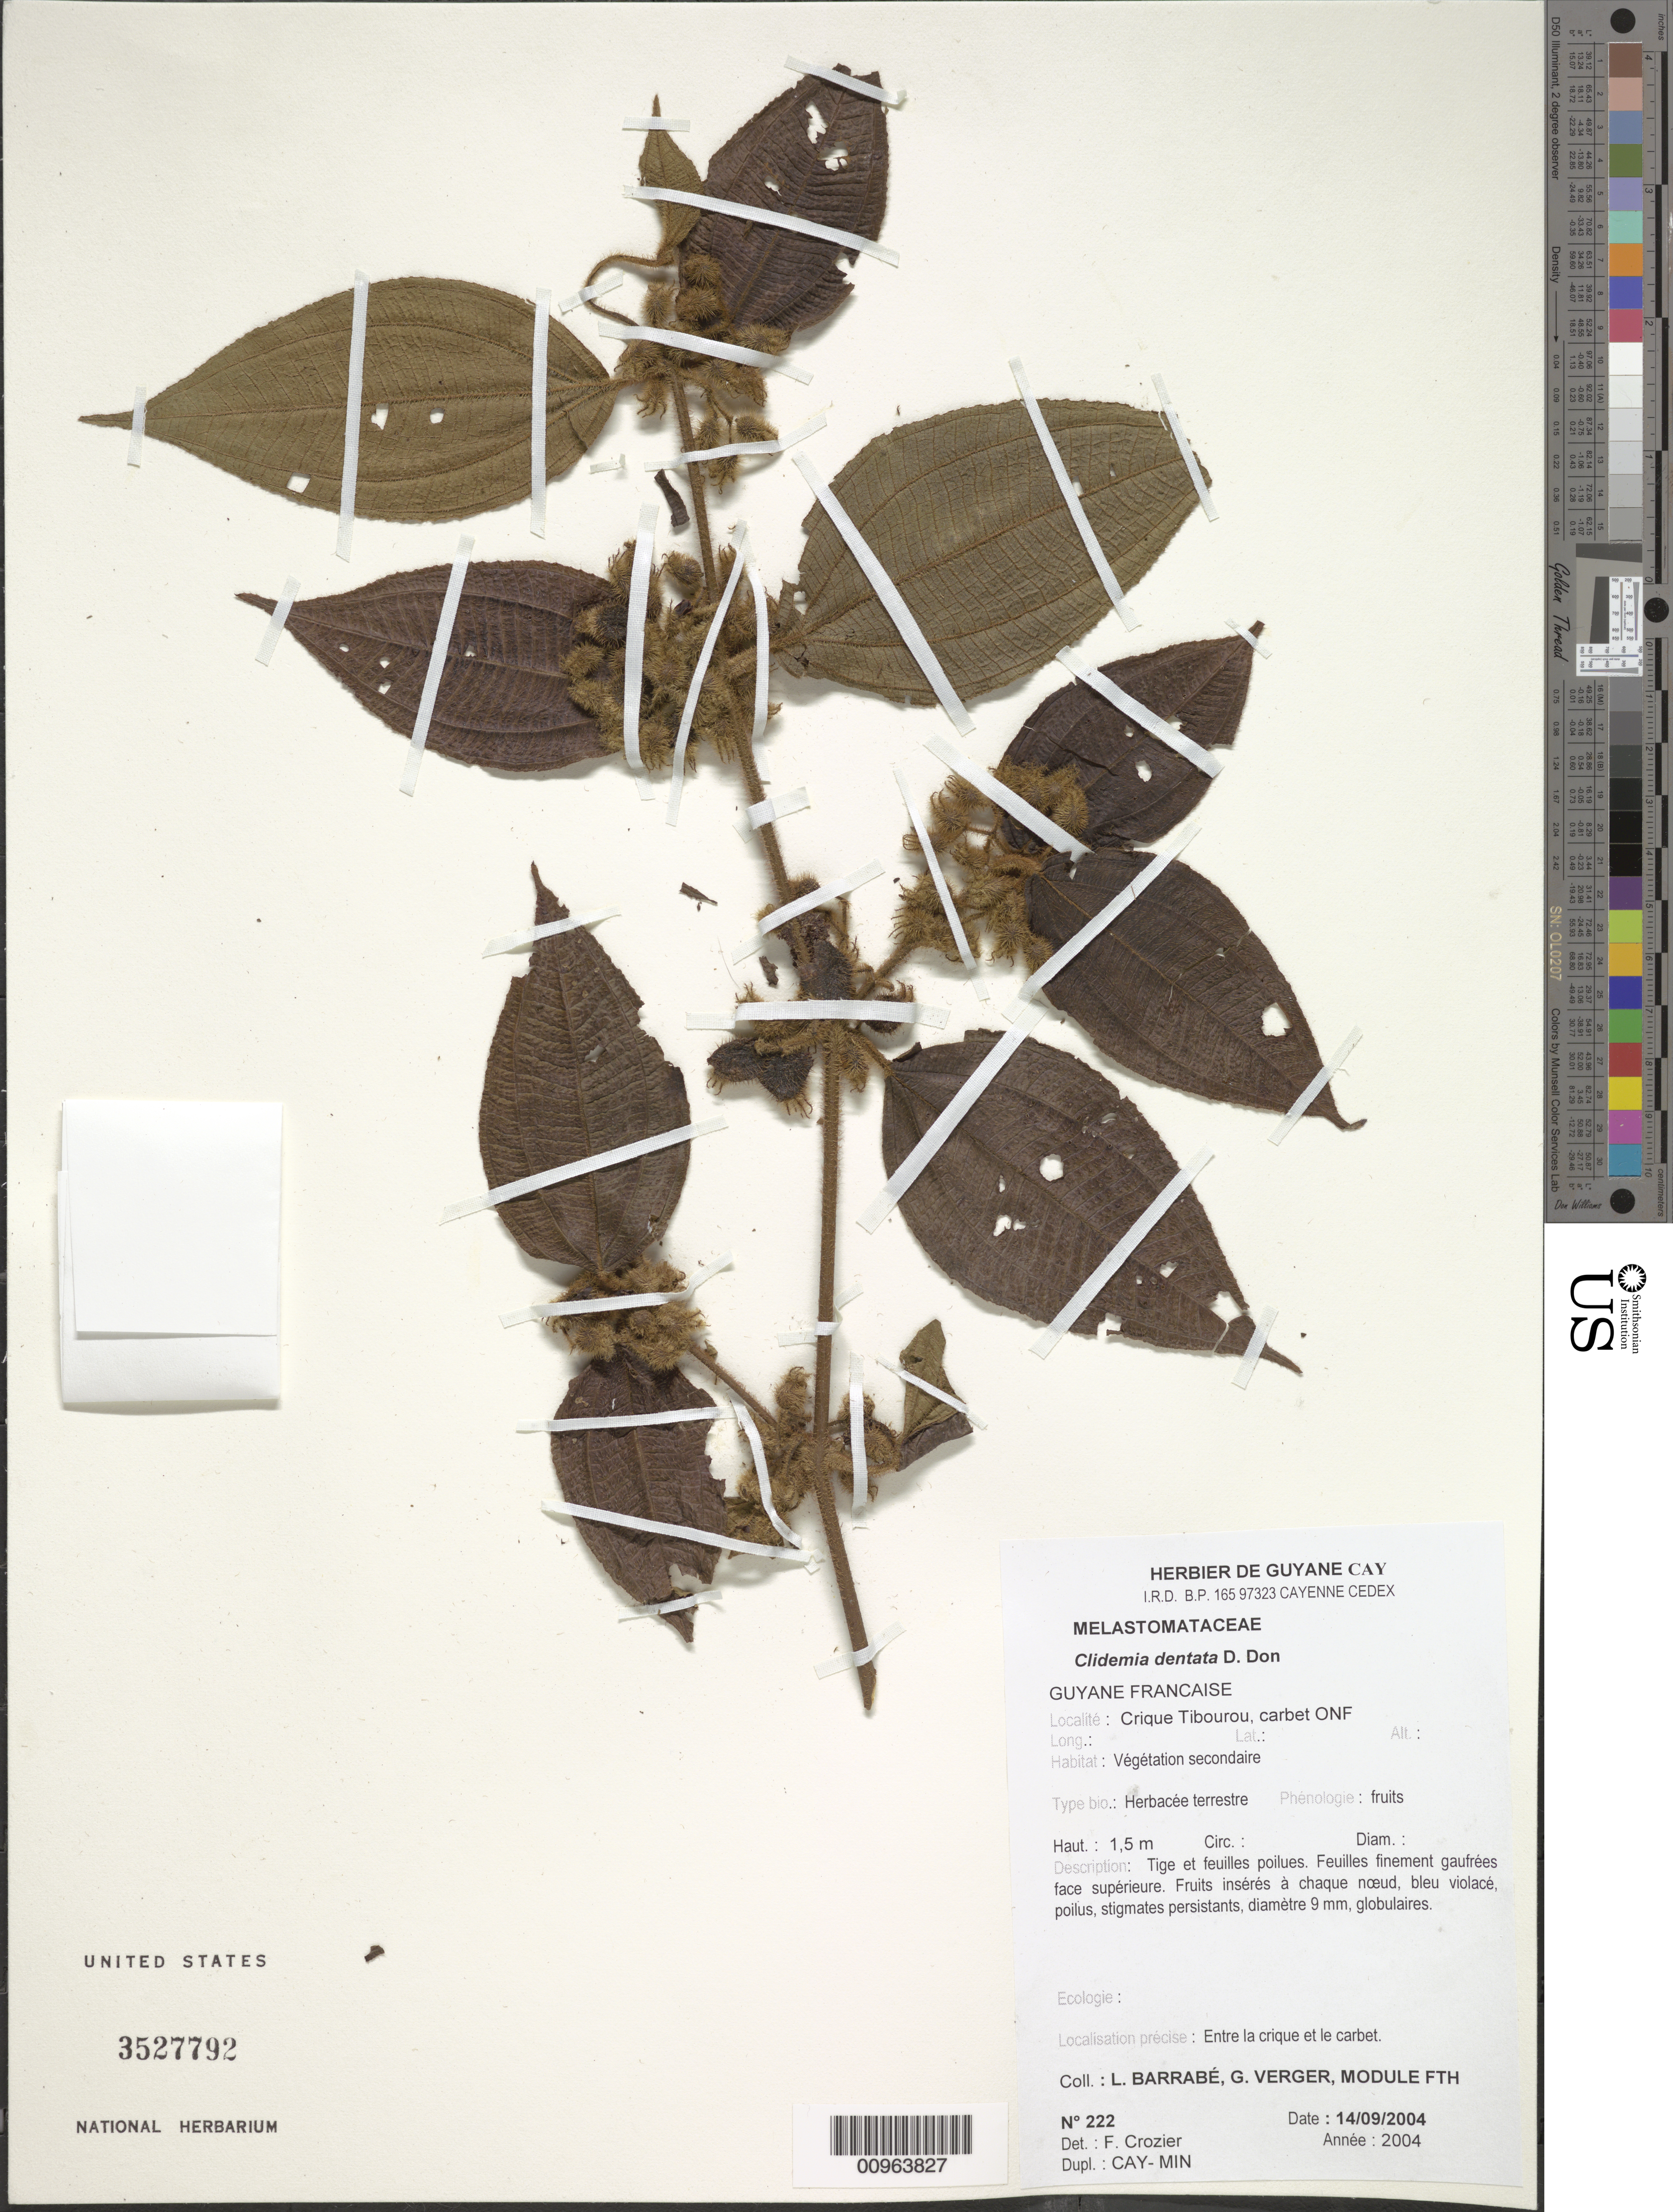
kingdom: Plantae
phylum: Tracheophyta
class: Magnoliopsida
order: Myrtales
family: Melastomataceae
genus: Clidemia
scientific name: Clidemia dentata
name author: D. Don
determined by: Crozier, F.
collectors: L. Barrabé, G. Verger & Module Fth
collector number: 222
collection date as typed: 14-Oct-04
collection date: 2004-10-14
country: French Guiana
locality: Crique Tibourou, carbet ONF; entre la crique et le carbet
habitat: Végétation secondaire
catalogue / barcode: US 3527792